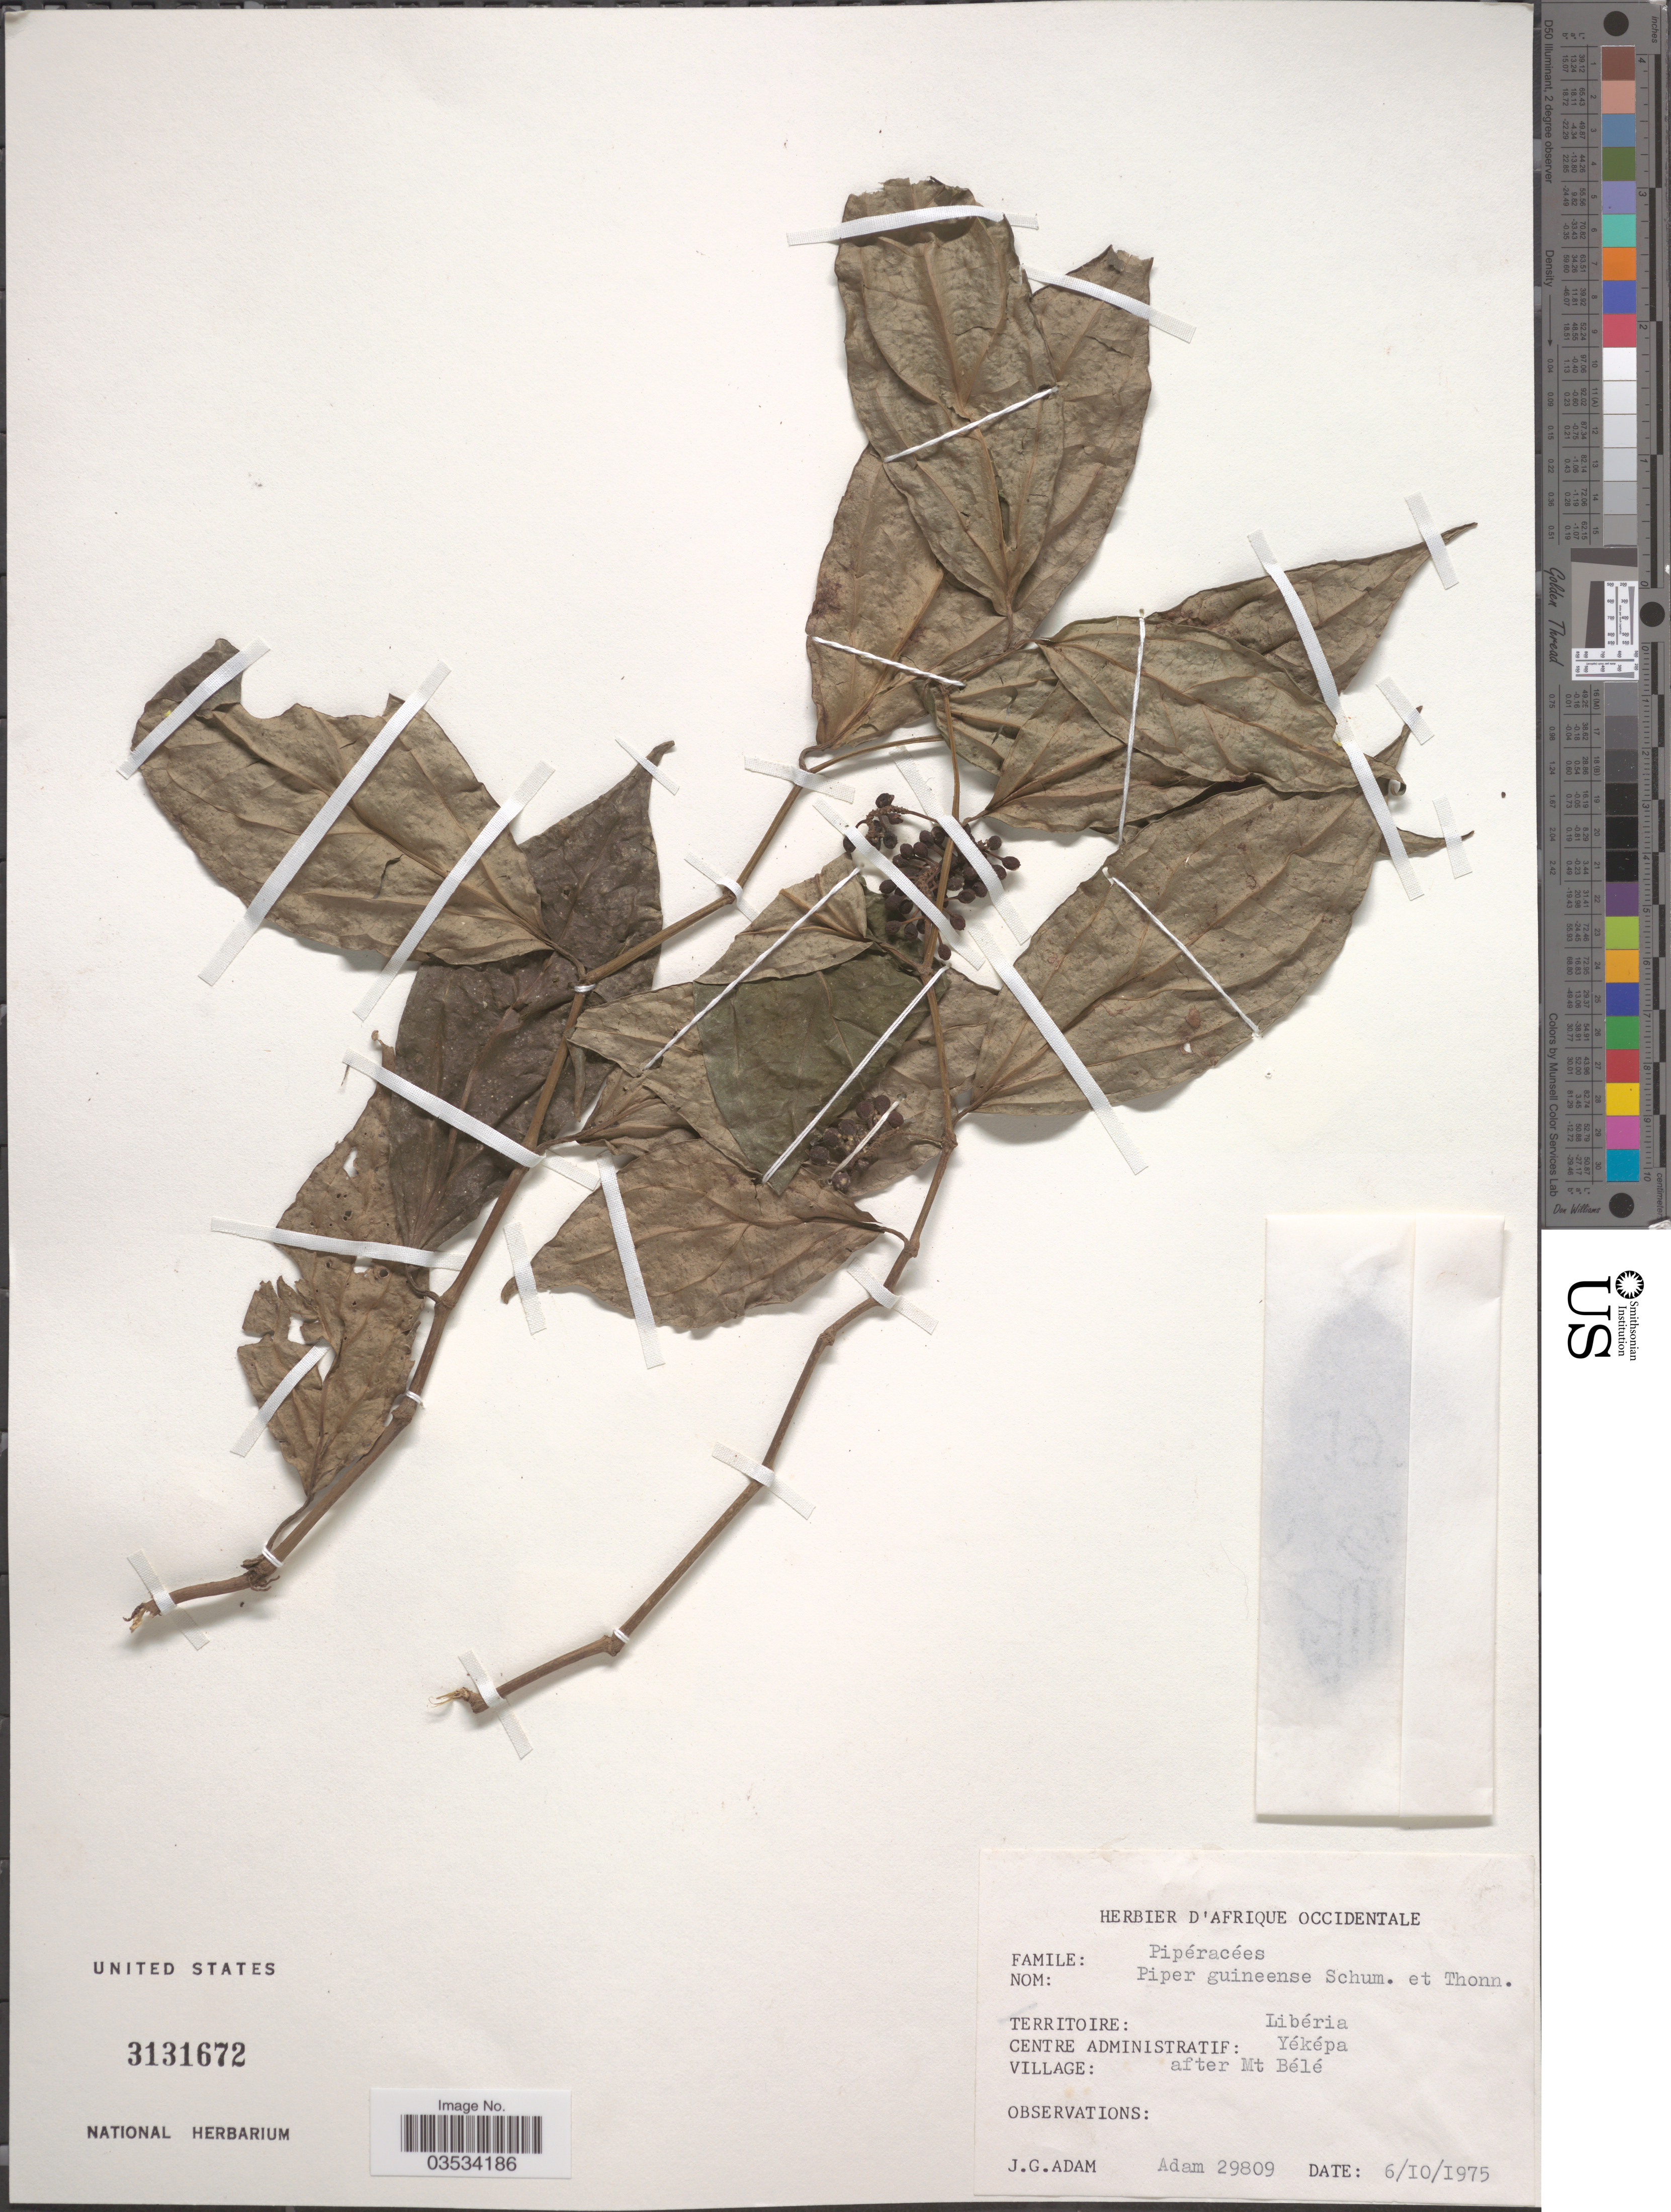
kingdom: Plantae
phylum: Tracheophyta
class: Magnoliopsida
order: Piperales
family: Piperaceae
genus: Piper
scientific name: Piper guineense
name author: Schumach. & Thonn.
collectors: J. Adam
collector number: Adam29809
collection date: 1975-10-06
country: Liberia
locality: Centre Administratif: Yéképa. Village: after Mt. Bélé.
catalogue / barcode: US 3131672